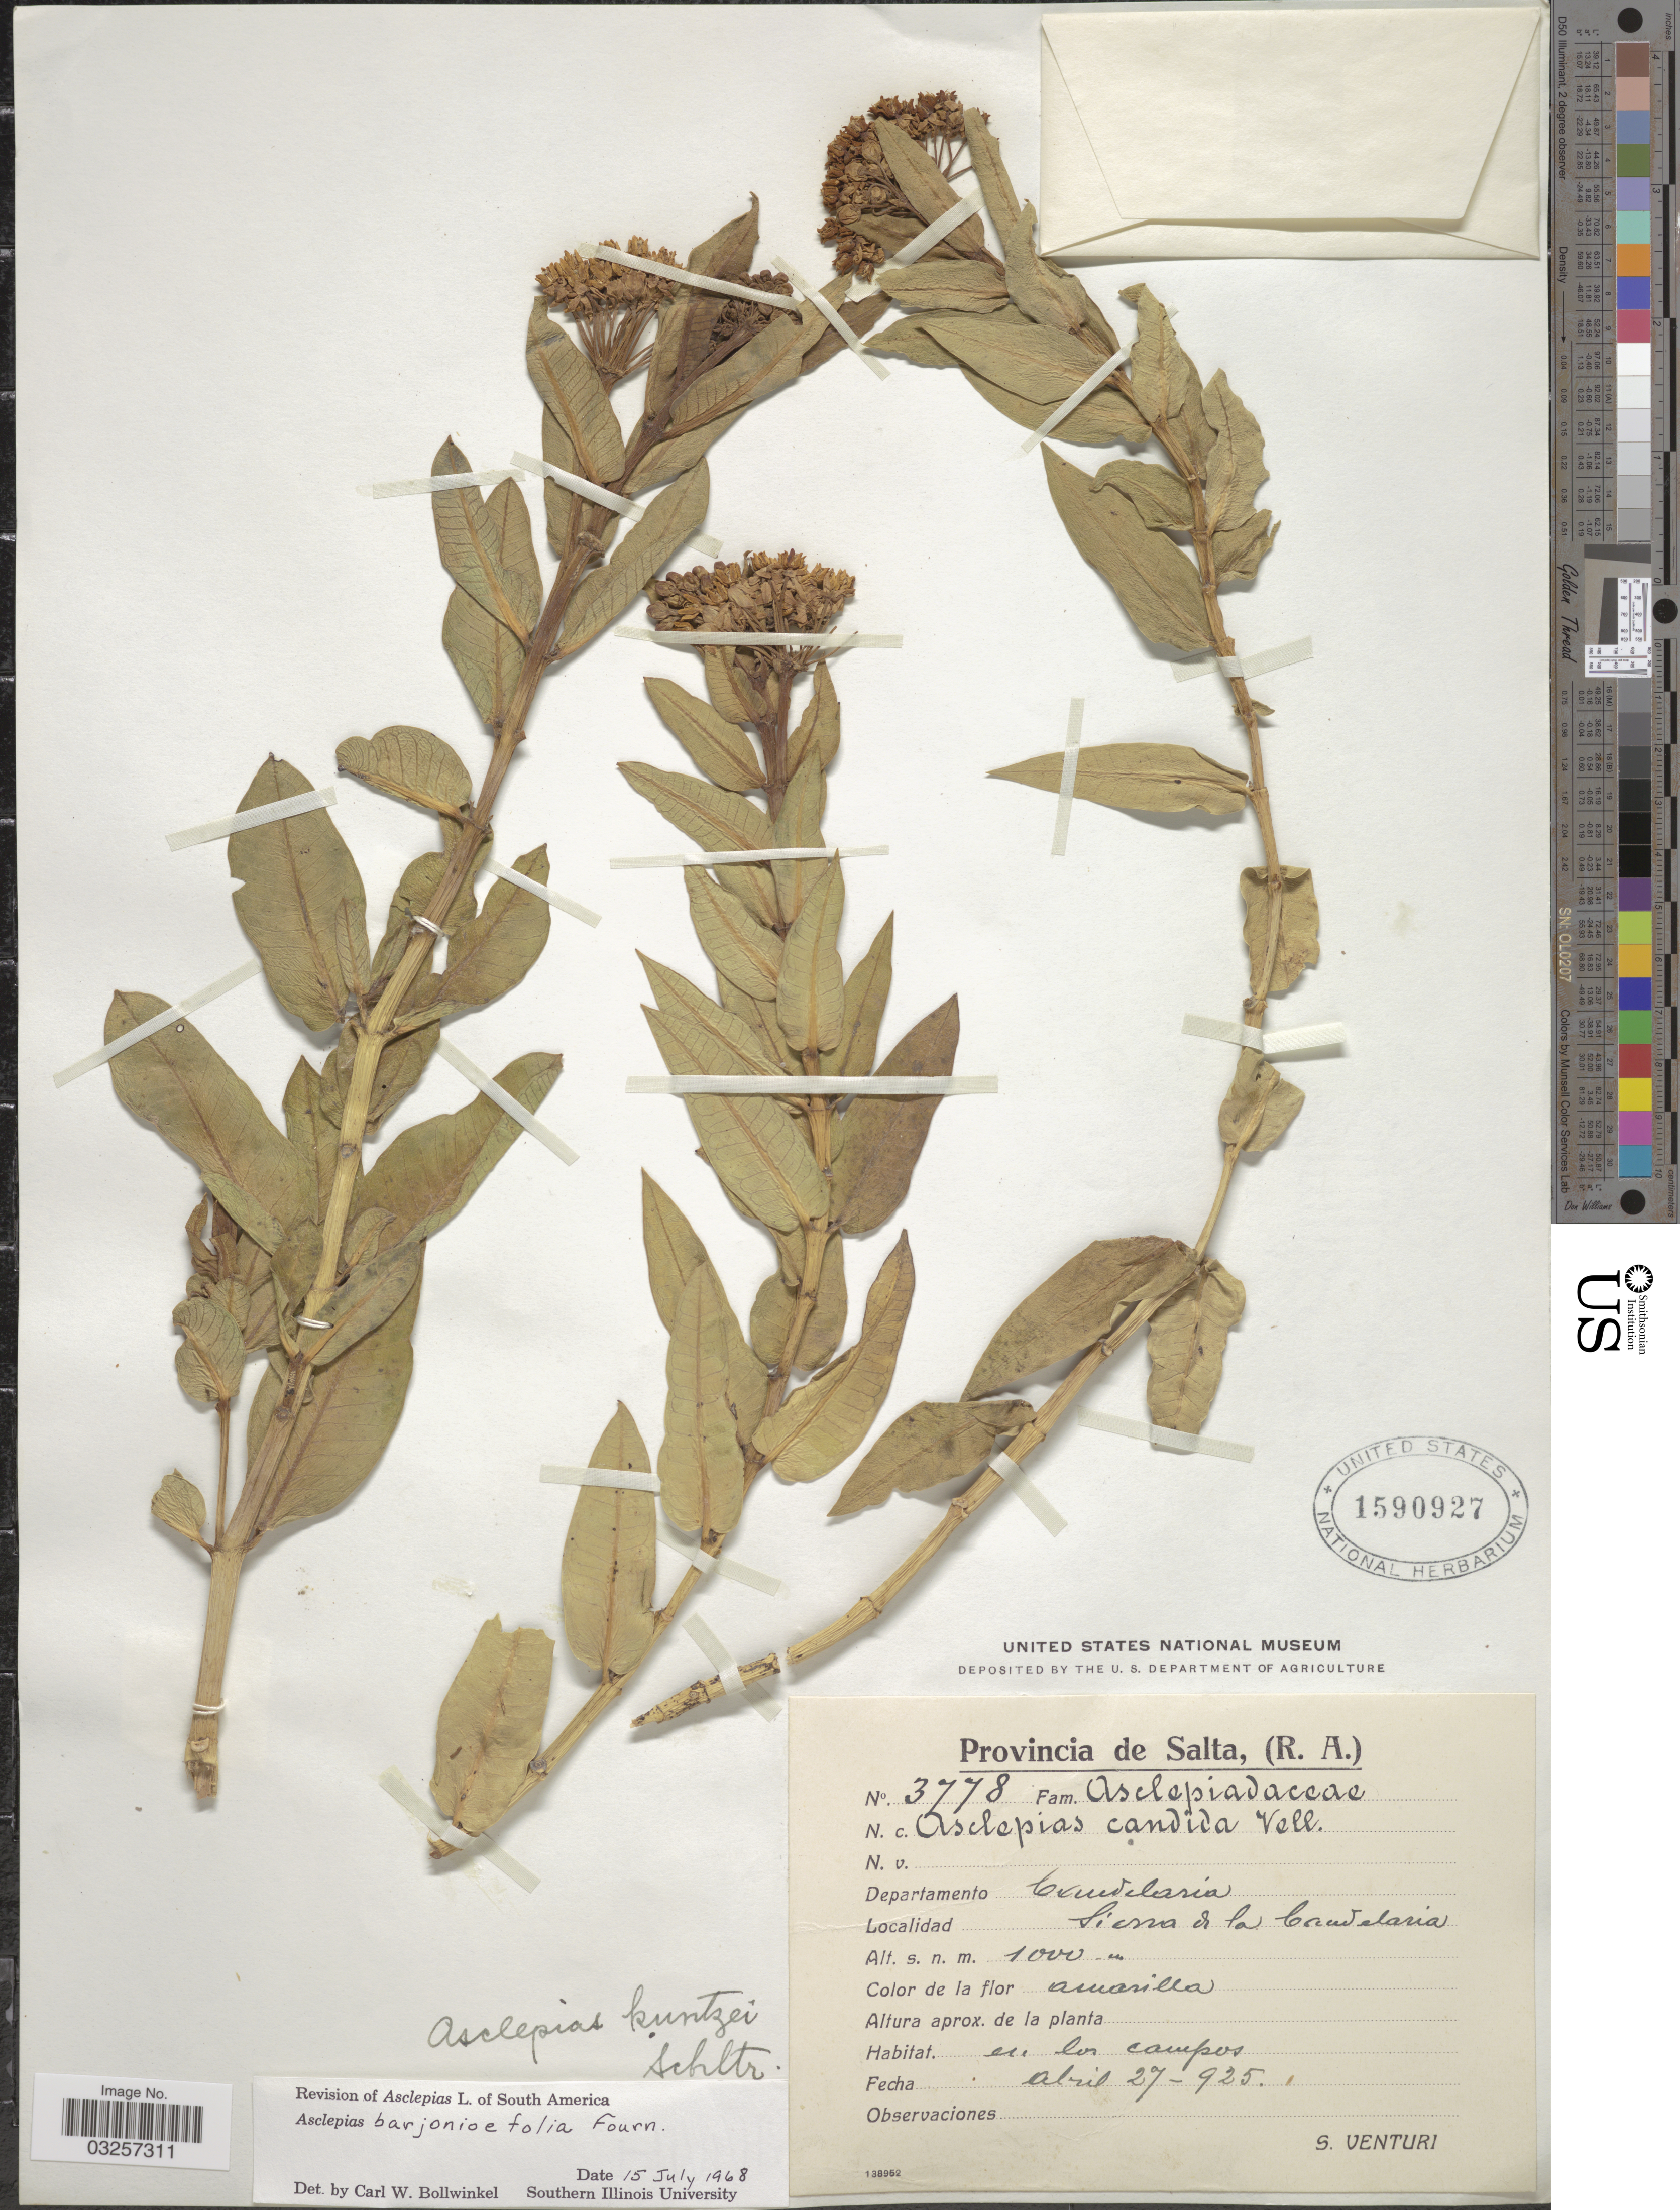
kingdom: Plantae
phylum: Tracheophyta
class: Magnoliopsida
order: Gentianales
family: Apocynaceae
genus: Asclepias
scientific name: Asclepias barjoniifolia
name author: E. Fourn.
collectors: S. Venturi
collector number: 3778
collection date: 1925-04-27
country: Argentina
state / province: Salta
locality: Provincia de Salta. Departamento Candelaria. Sierra de la Candelaria.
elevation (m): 1000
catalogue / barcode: US 1590927